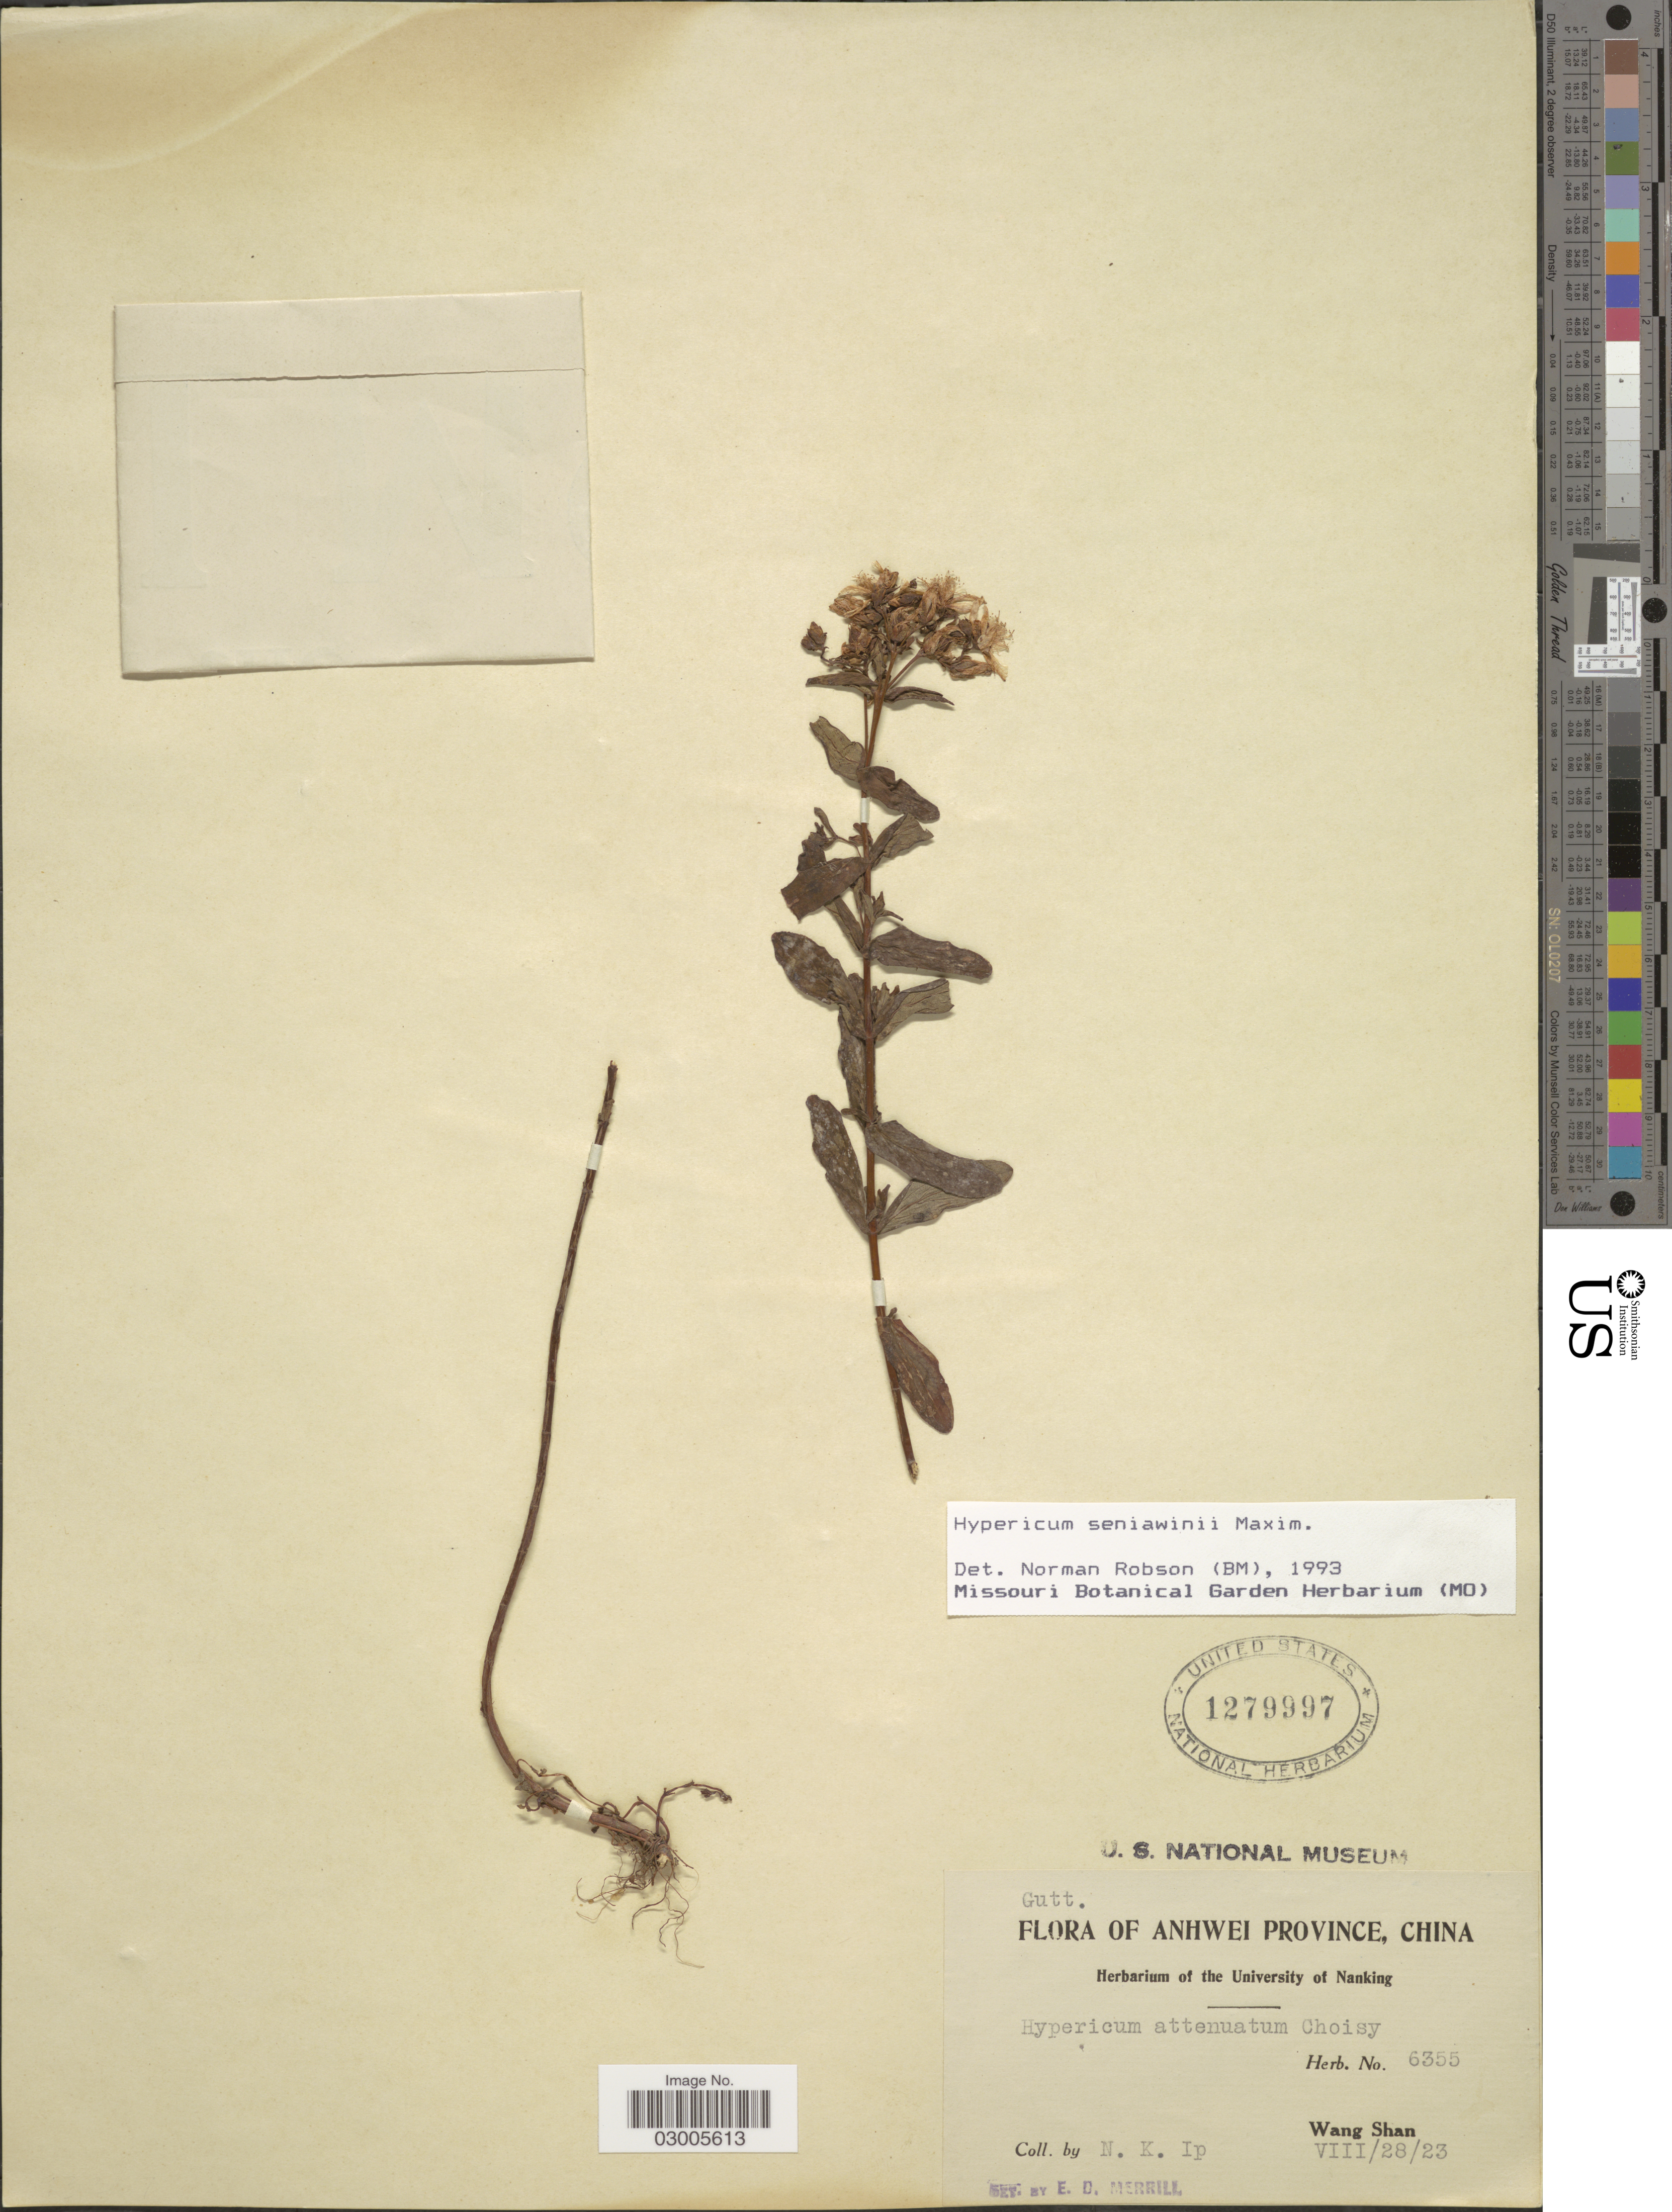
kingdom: Plantae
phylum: Tracheophyta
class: Magnoliopsida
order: Malpighiales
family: Hypericaceae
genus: Hypericum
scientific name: Hypericum seniawinii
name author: Maxim.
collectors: N. Ip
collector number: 6355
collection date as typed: Transcribed d/m/y: 28/8/23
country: China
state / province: Anhui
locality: Anhwei Province. Wang Shan.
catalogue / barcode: US 1279997